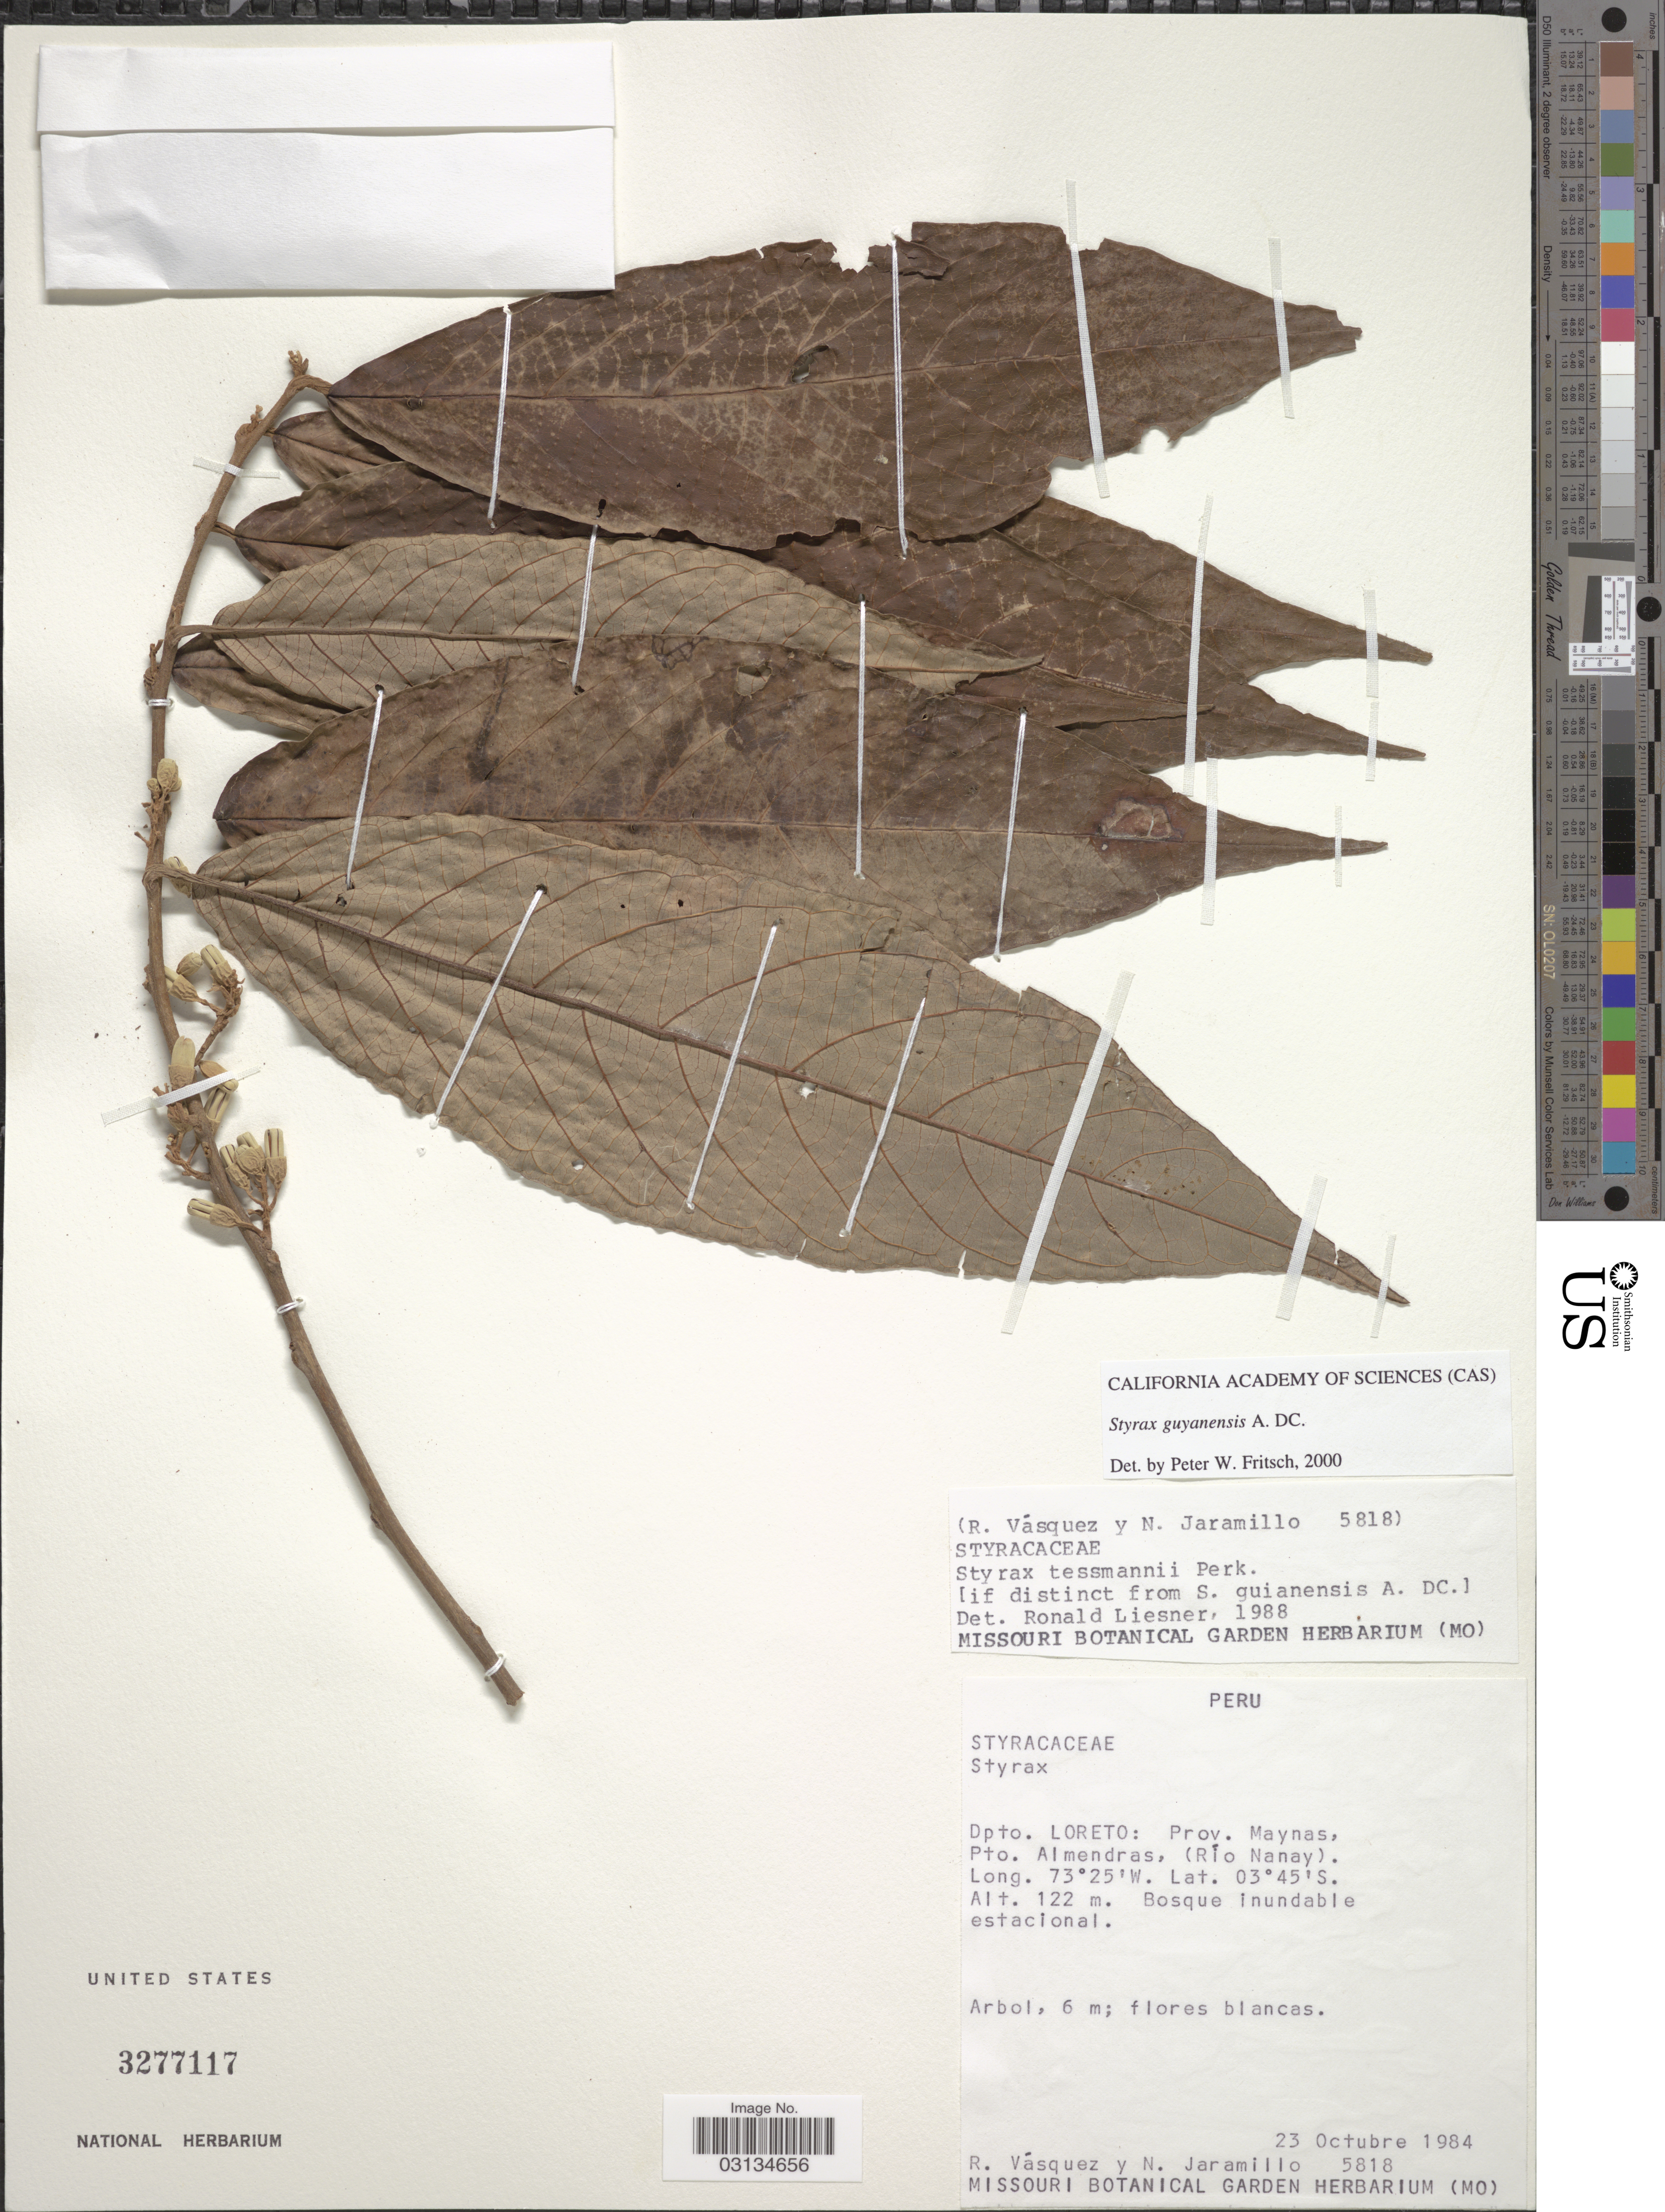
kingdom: Plantae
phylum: Tracheophyta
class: Magnoliopsida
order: Ericales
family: Styracaceae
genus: Styrax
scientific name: Styrax guyanensis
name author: A. DC.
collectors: R. Vásquez & N. Jaramillo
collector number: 5818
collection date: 1984-10-23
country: Peru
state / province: Loreto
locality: Dpto. Loreto: Prov. Maynas. Pto. Almendras, (Rio Nanay).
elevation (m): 122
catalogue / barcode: US 3277117